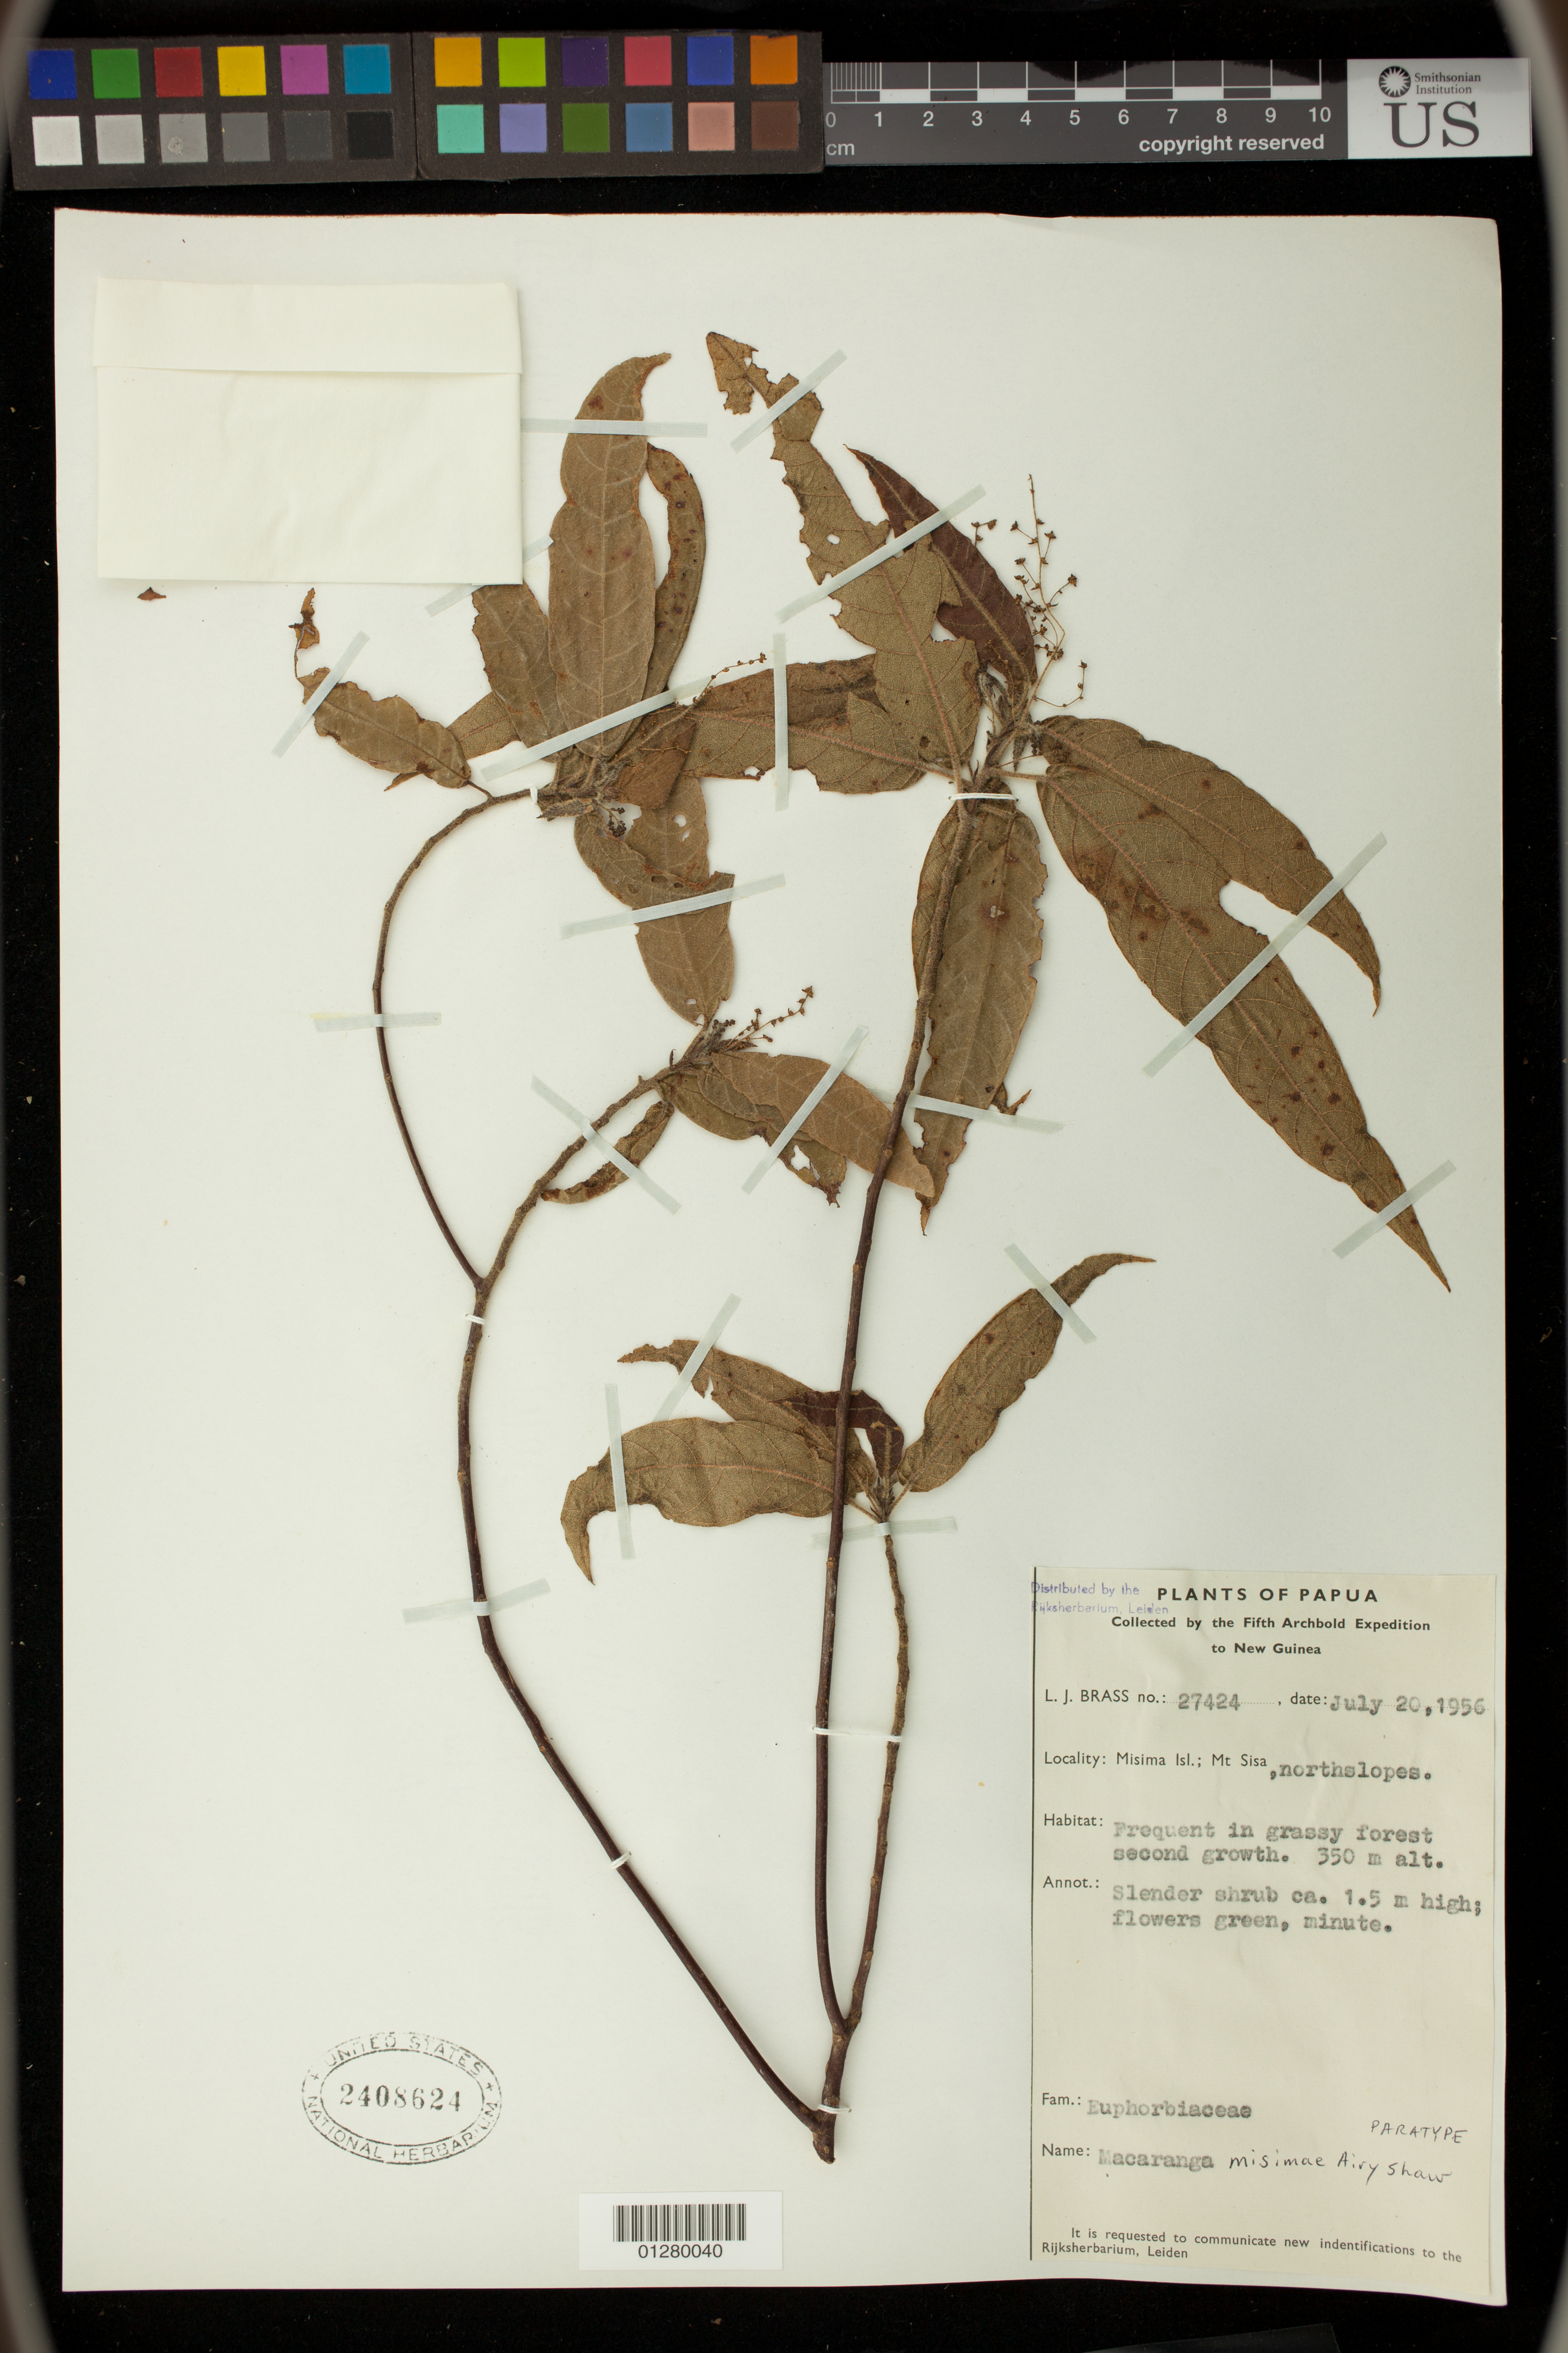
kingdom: Plantae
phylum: Tracheophyta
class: Magnoliopsida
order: Malpighiales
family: Euphorbiaceae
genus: Macaranga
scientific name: Macaranga misimae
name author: Airy Shaw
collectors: L. J. Brass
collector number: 27424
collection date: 1956-07-20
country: Papua New Guinea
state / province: Milne Bay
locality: Misima Island; Mt. Sisa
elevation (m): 350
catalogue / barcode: US 2408624